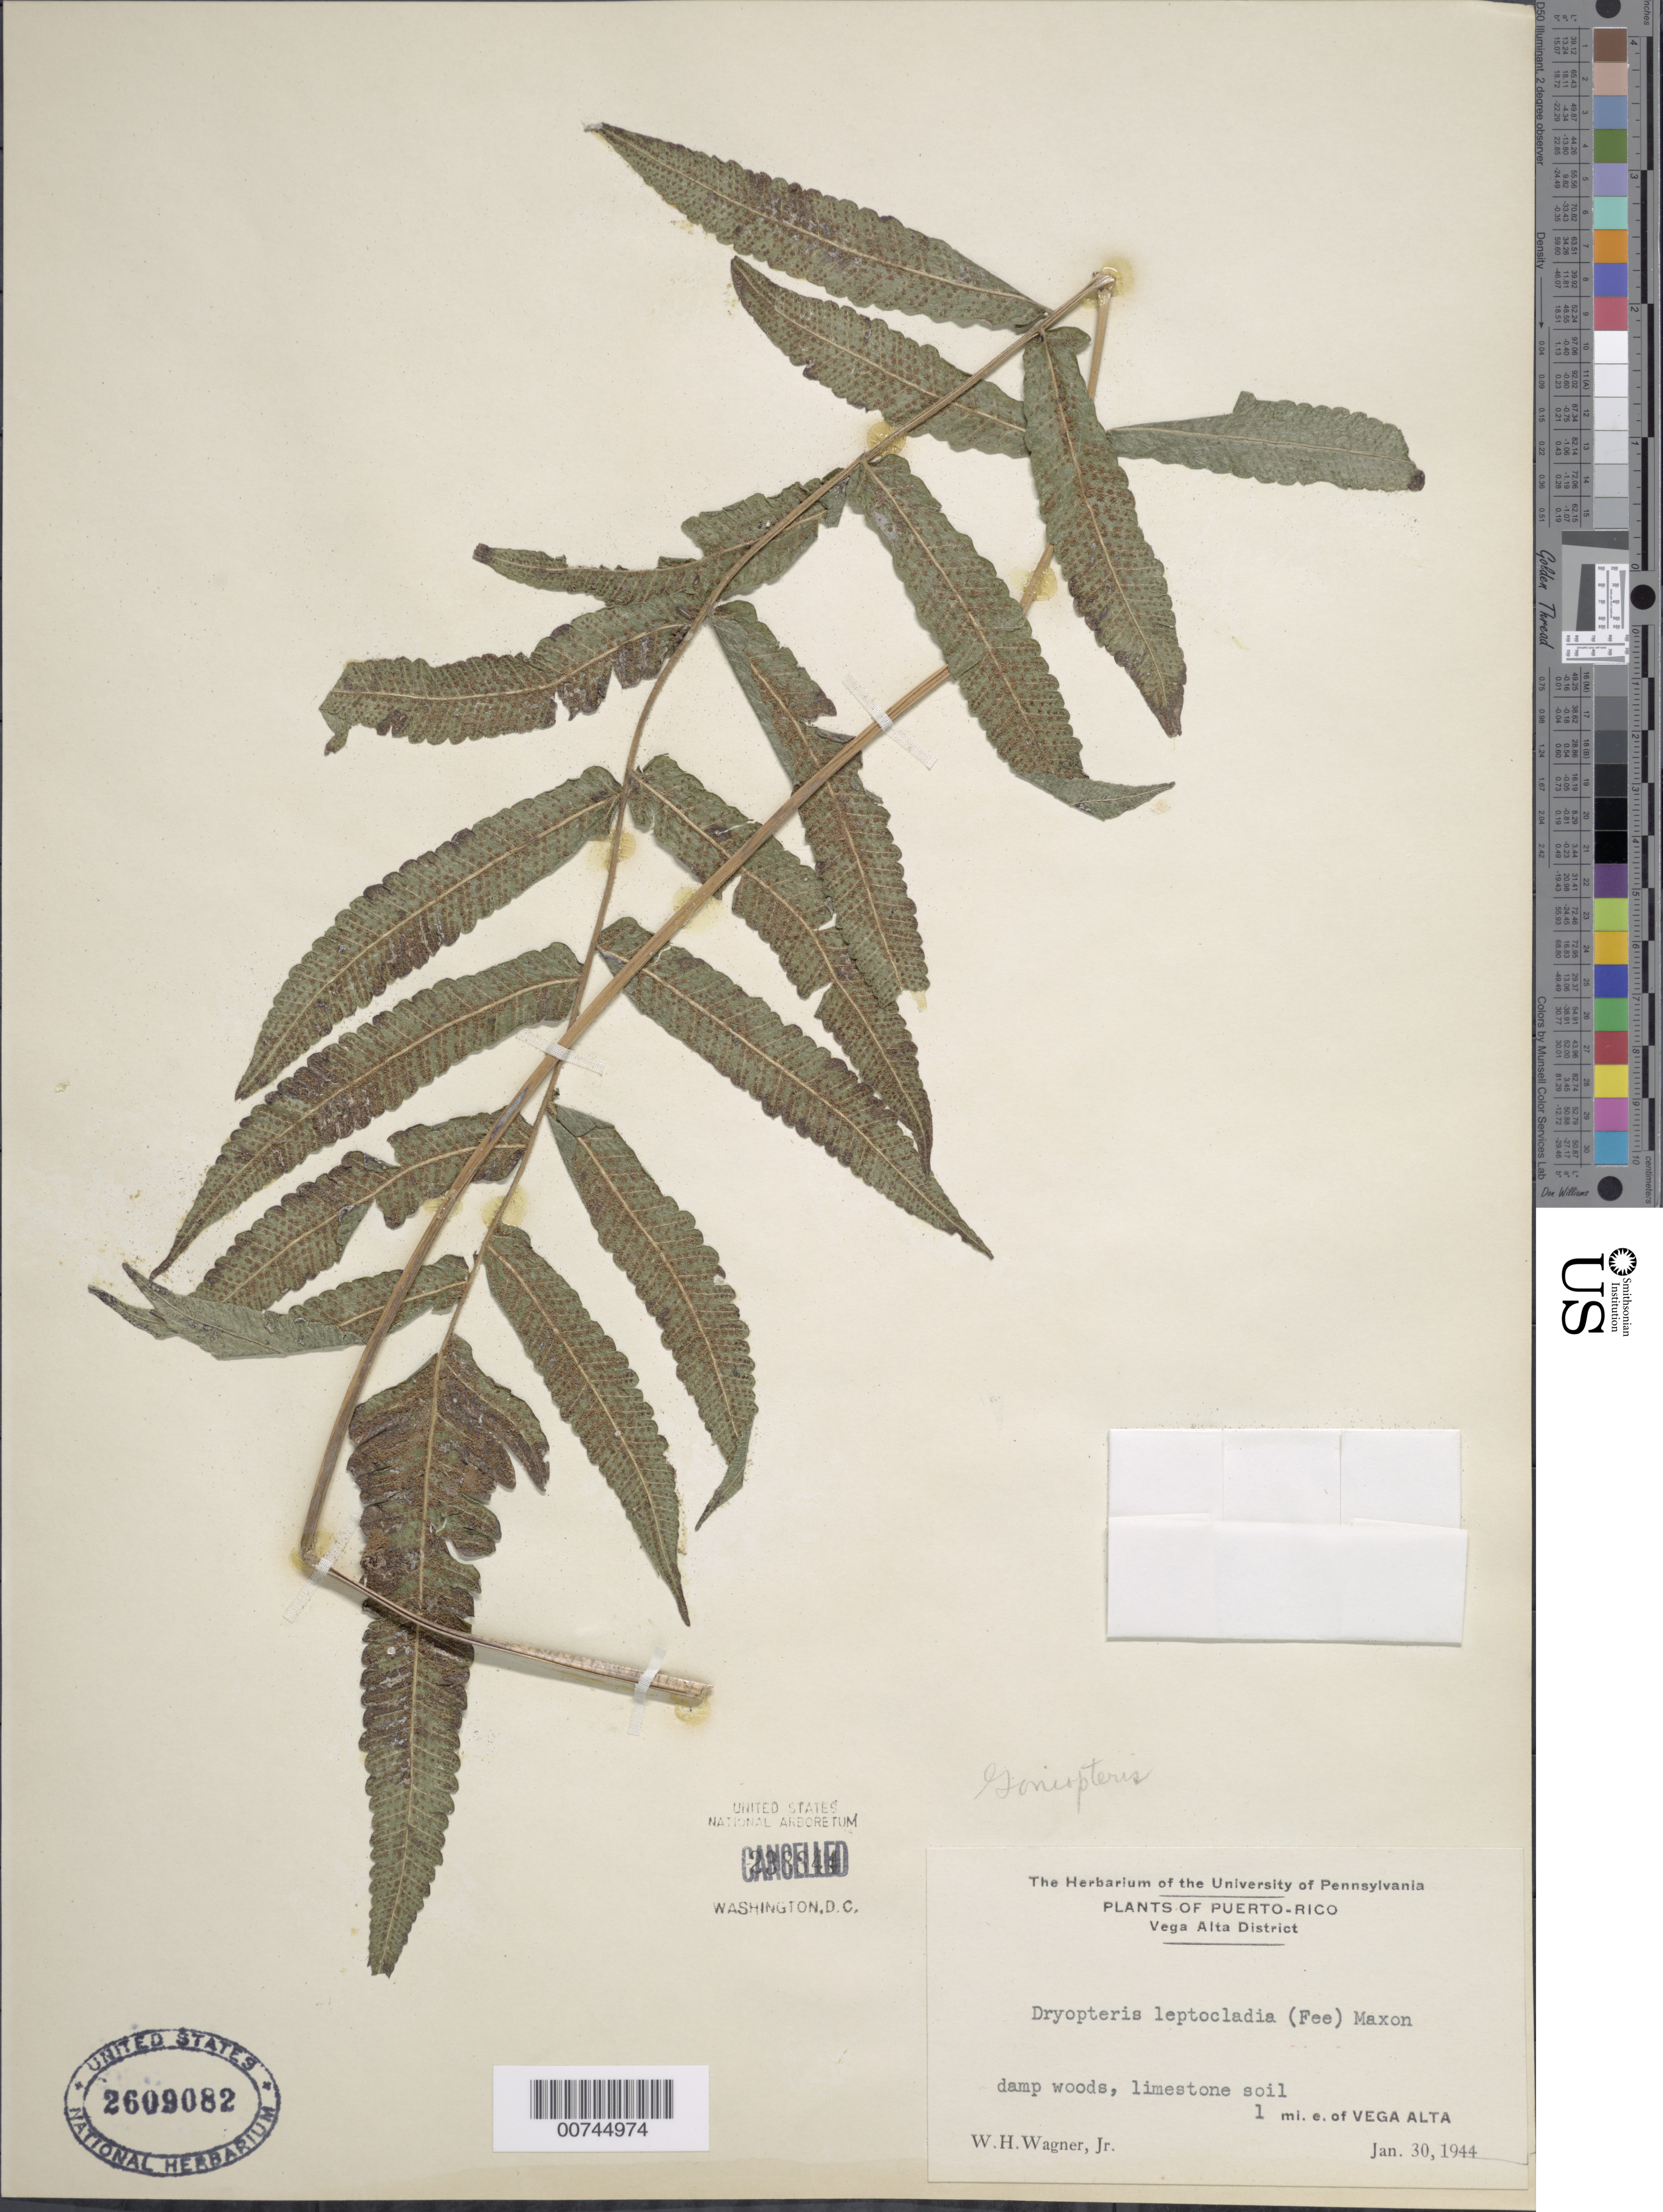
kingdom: Plantae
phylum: Tracheophyta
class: Polypodiopsida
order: Polypodiales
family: Thelypteridaceae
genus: Goniopteris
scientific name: Goniopteris leptocladia (Fée) comb. nov., ined 2015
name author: (Fée)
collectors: W. H. Wagner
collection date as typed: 30 Jan 1944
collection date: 1944-01-30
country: Puerto Rico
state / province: Vega Alta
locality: Vega Alta District, 1 mile E of Vega Alta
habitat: Damp woods, limestone soil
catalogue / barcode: US 2609082